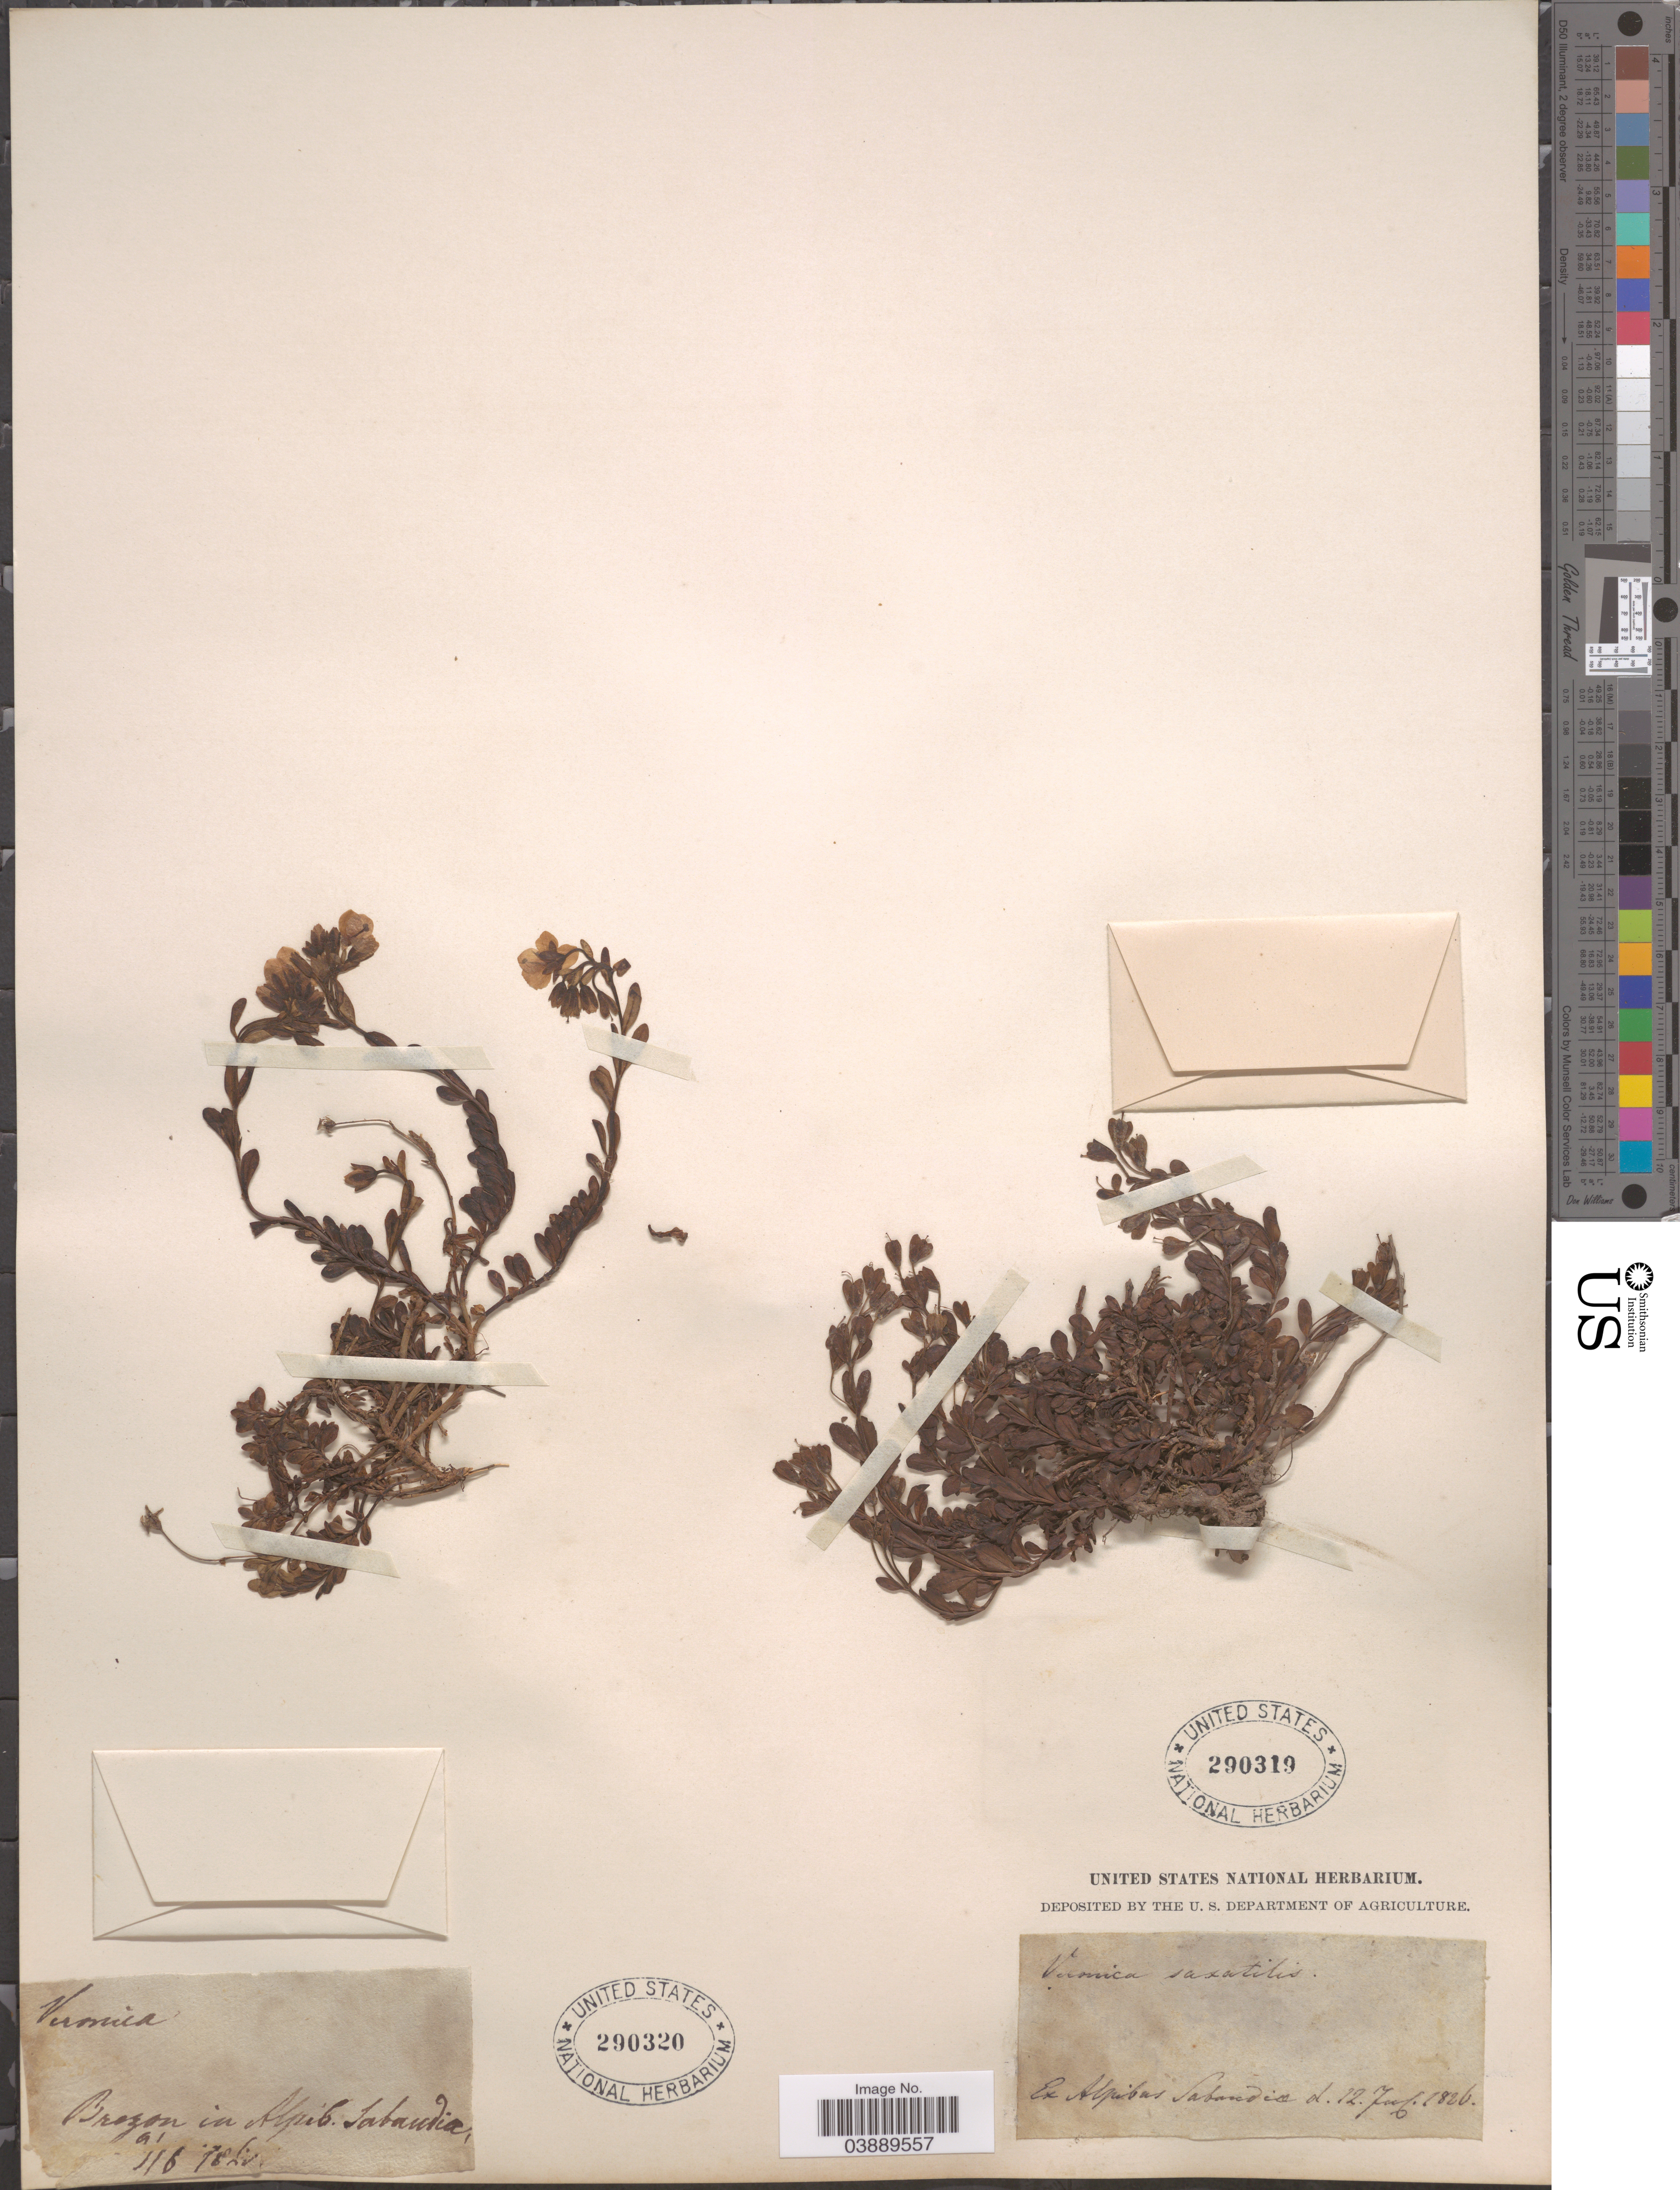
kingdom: Plantae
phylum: Tracheophyta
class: Magnoliopsida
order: Lamiales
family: Plantaginaceae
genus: Veronica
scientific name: Veronica saxatilis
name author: Scop.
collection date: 1860-06-01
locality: Brezon in Alpib Sabandice. [interpreted]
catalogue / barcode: US 290320-2